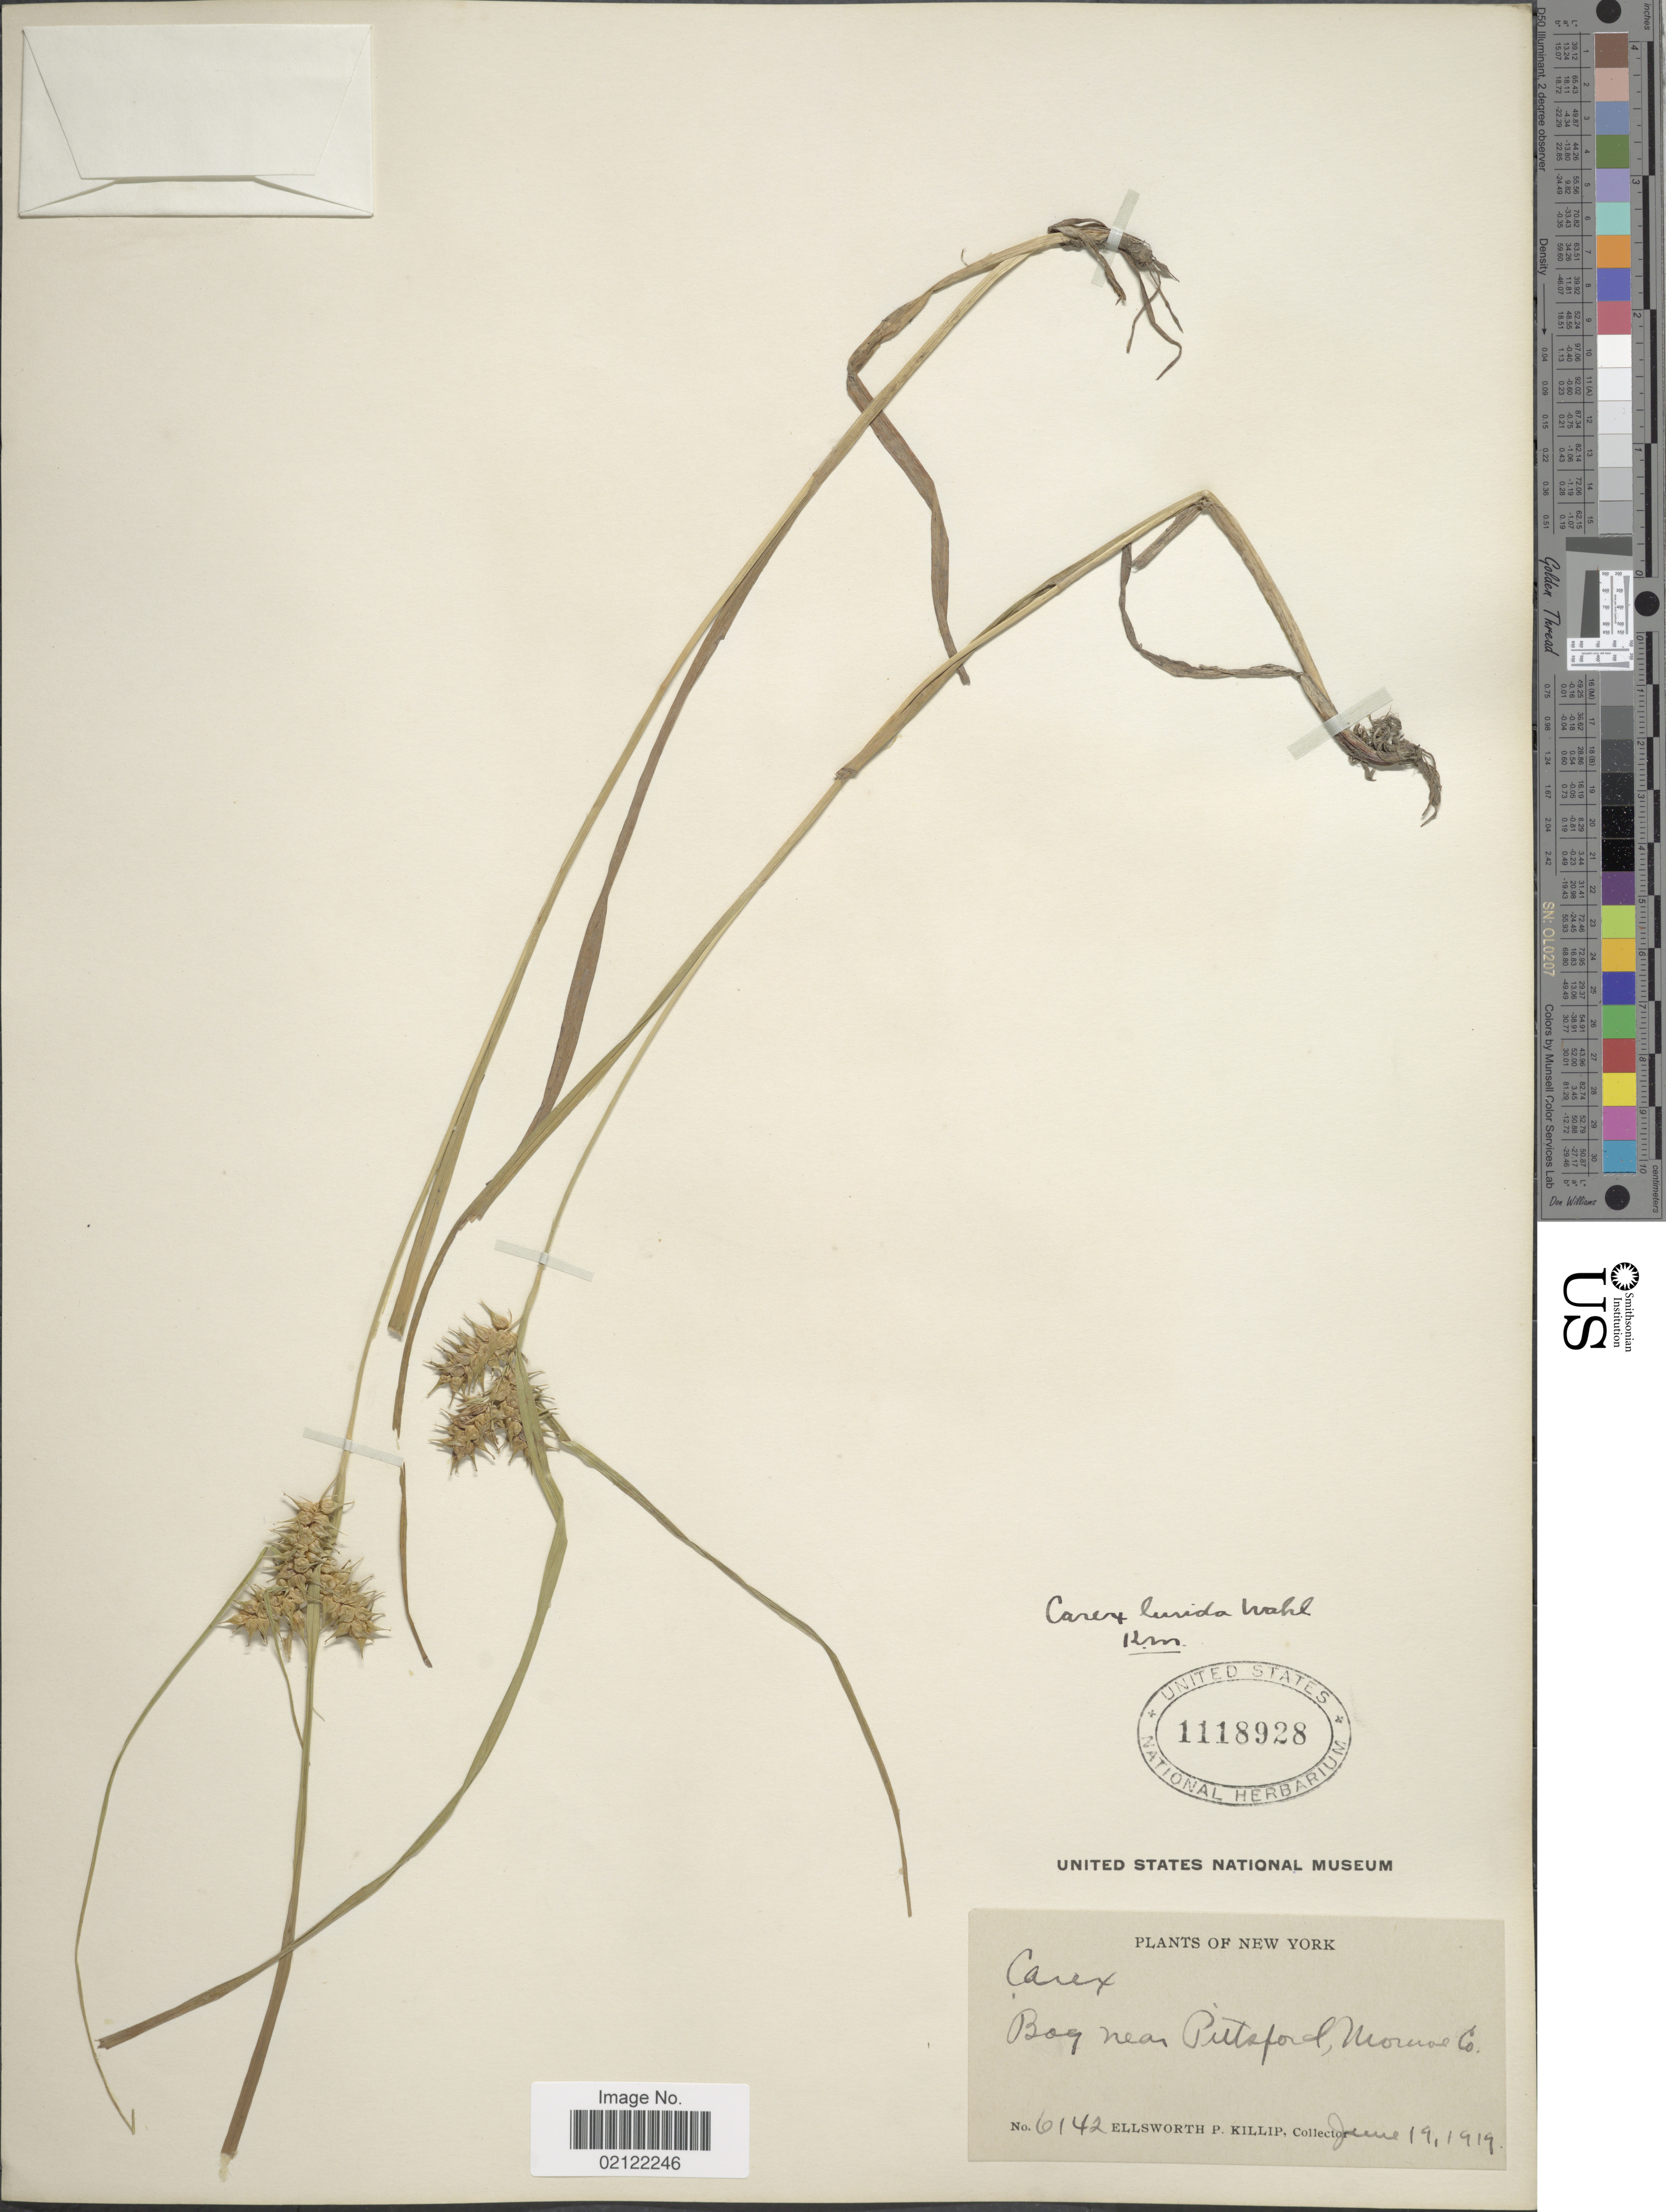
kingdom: Plantae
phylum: Tracheophyta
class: Liliopsida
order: Poales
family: Cyperaceae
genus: Carex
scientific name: Carex lurida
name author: Wahlenb.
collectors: E. P. Killip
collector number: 6142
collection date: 1919-06-19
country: United States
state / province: New York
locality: Bog near Pittsford, Mornoe Co.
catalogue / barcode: US 1118928